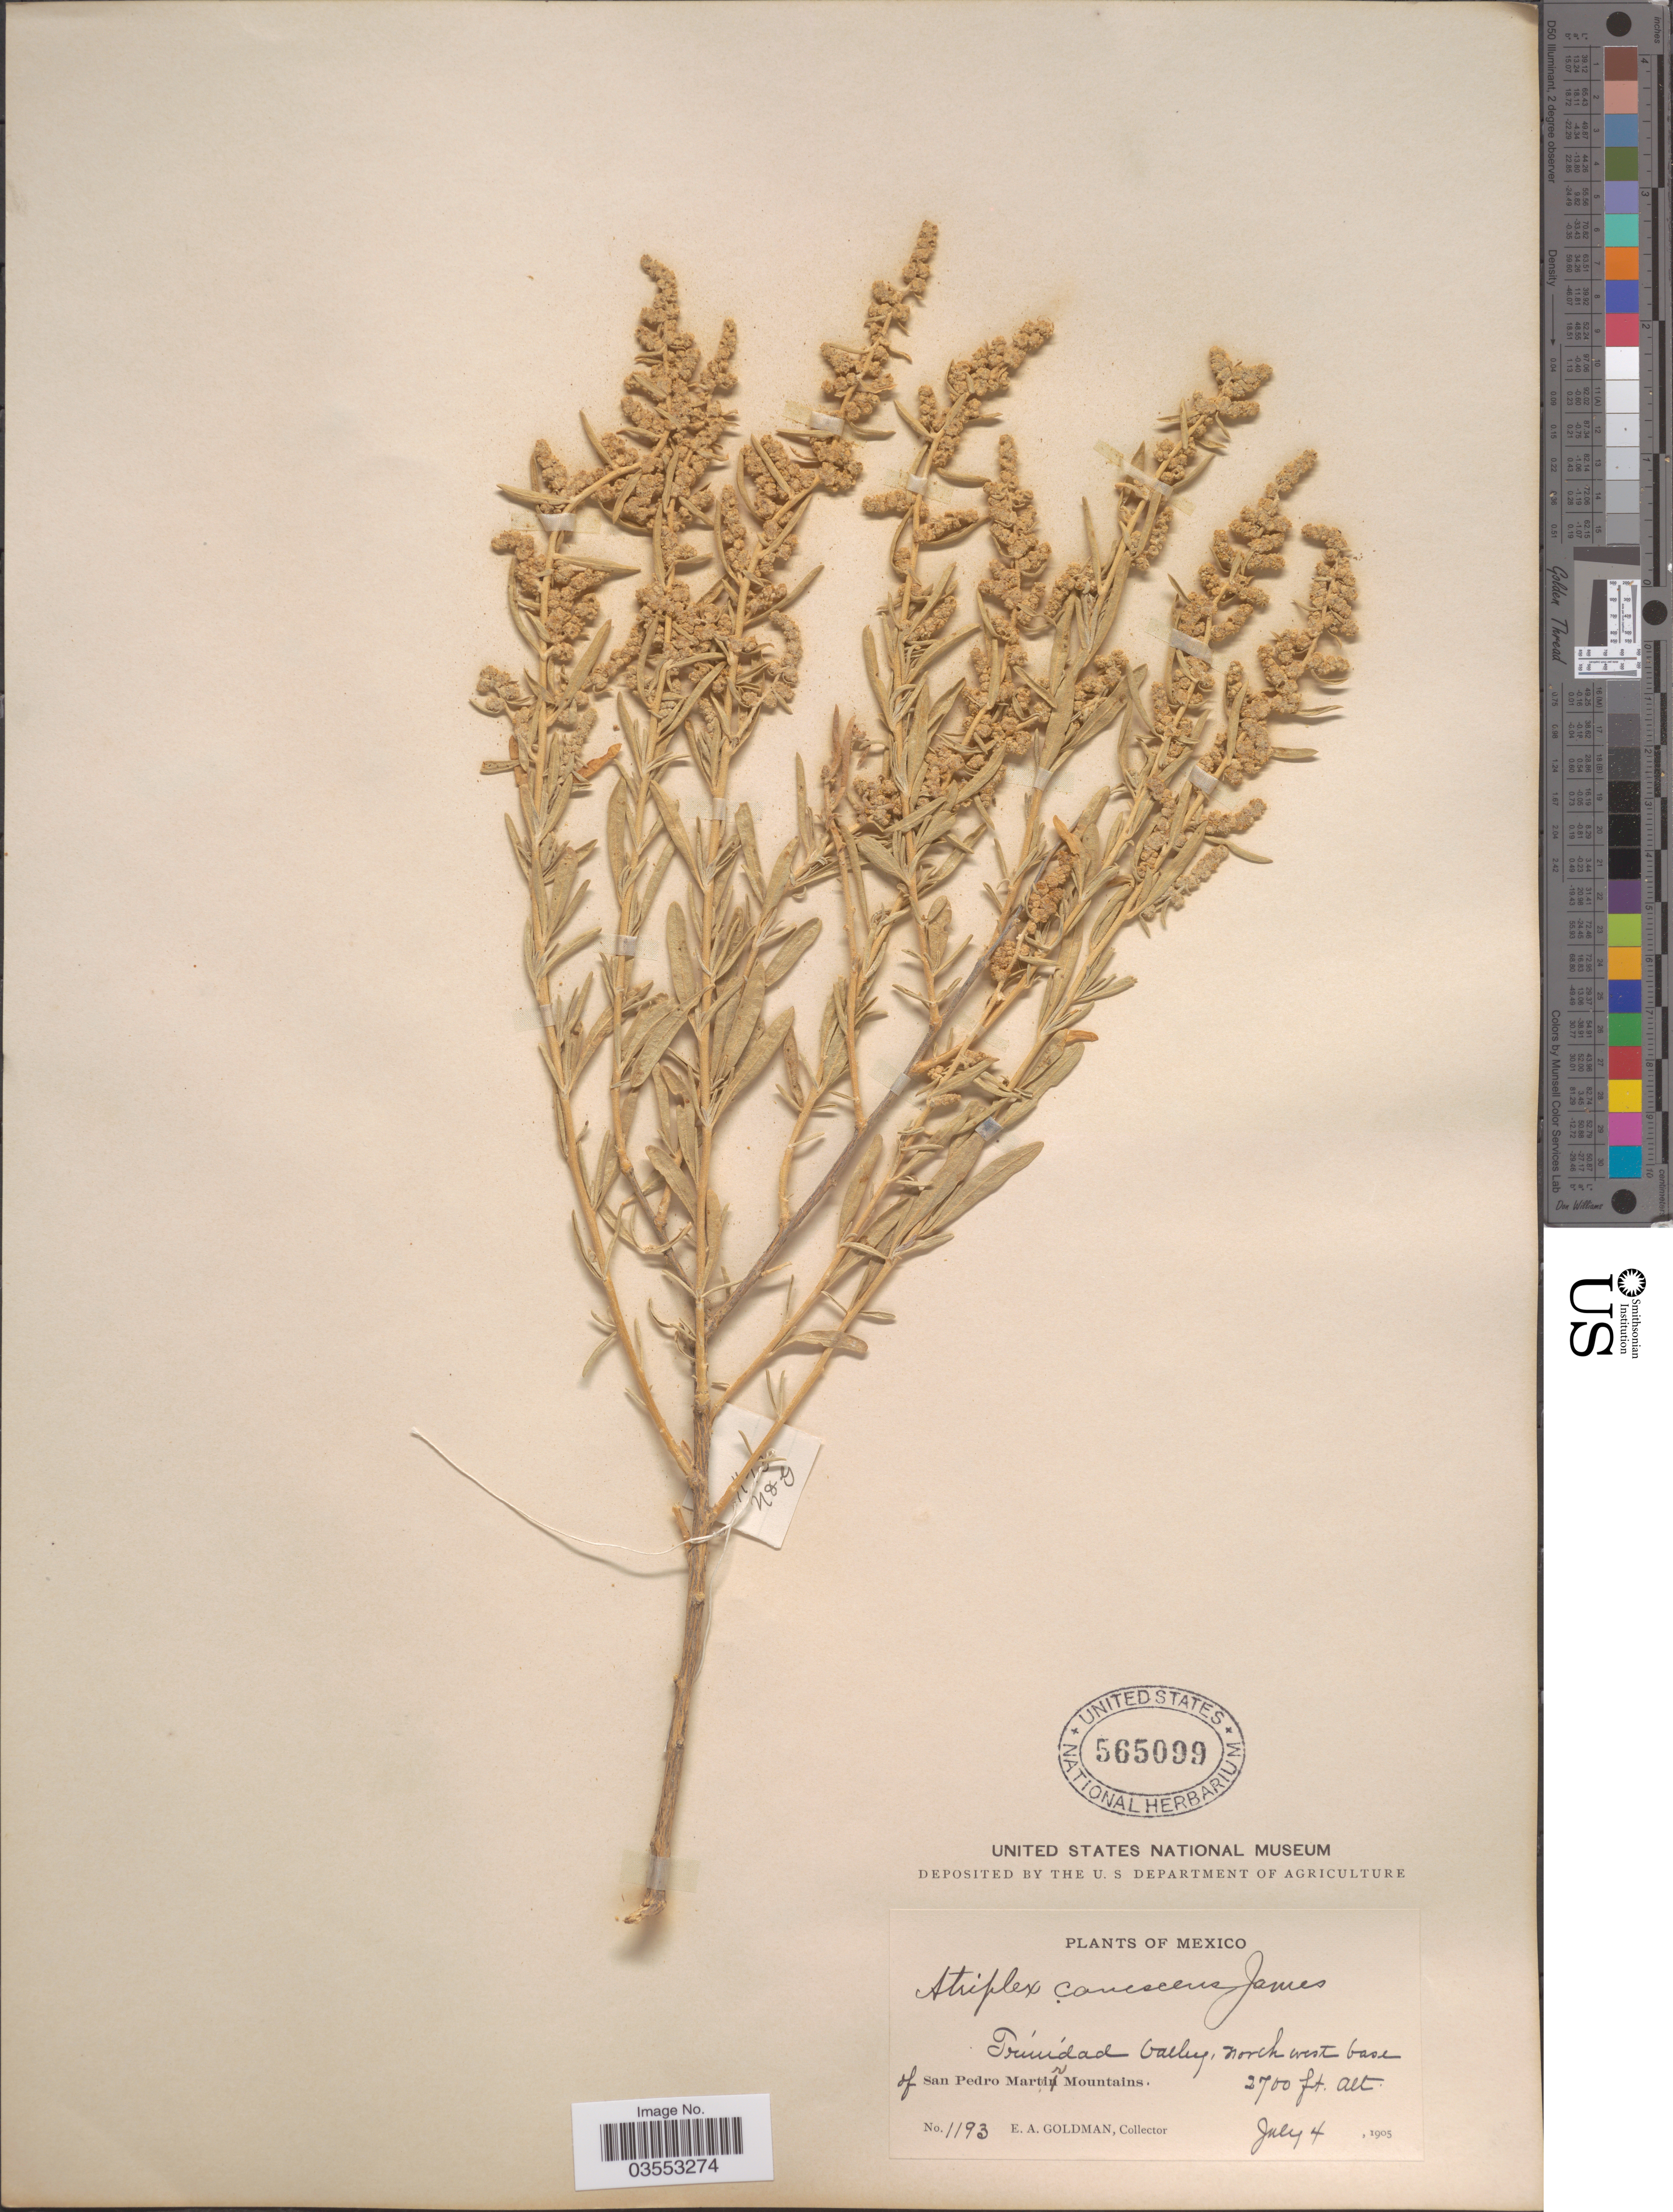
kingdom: Plantae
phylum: Tracheophyta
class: Magnoliopsida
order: Caryophyllales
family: Amaranthaceae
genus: Atriplex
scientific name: Atriplex canescens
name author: (Pursh) Nutt.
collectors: E. A. Goldman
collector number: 1193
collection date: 1905-07-04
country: Mexico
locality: Trinidad Valley, northwest base of San Pedro Martir Mountains.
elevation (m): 823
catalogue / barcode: US 565099